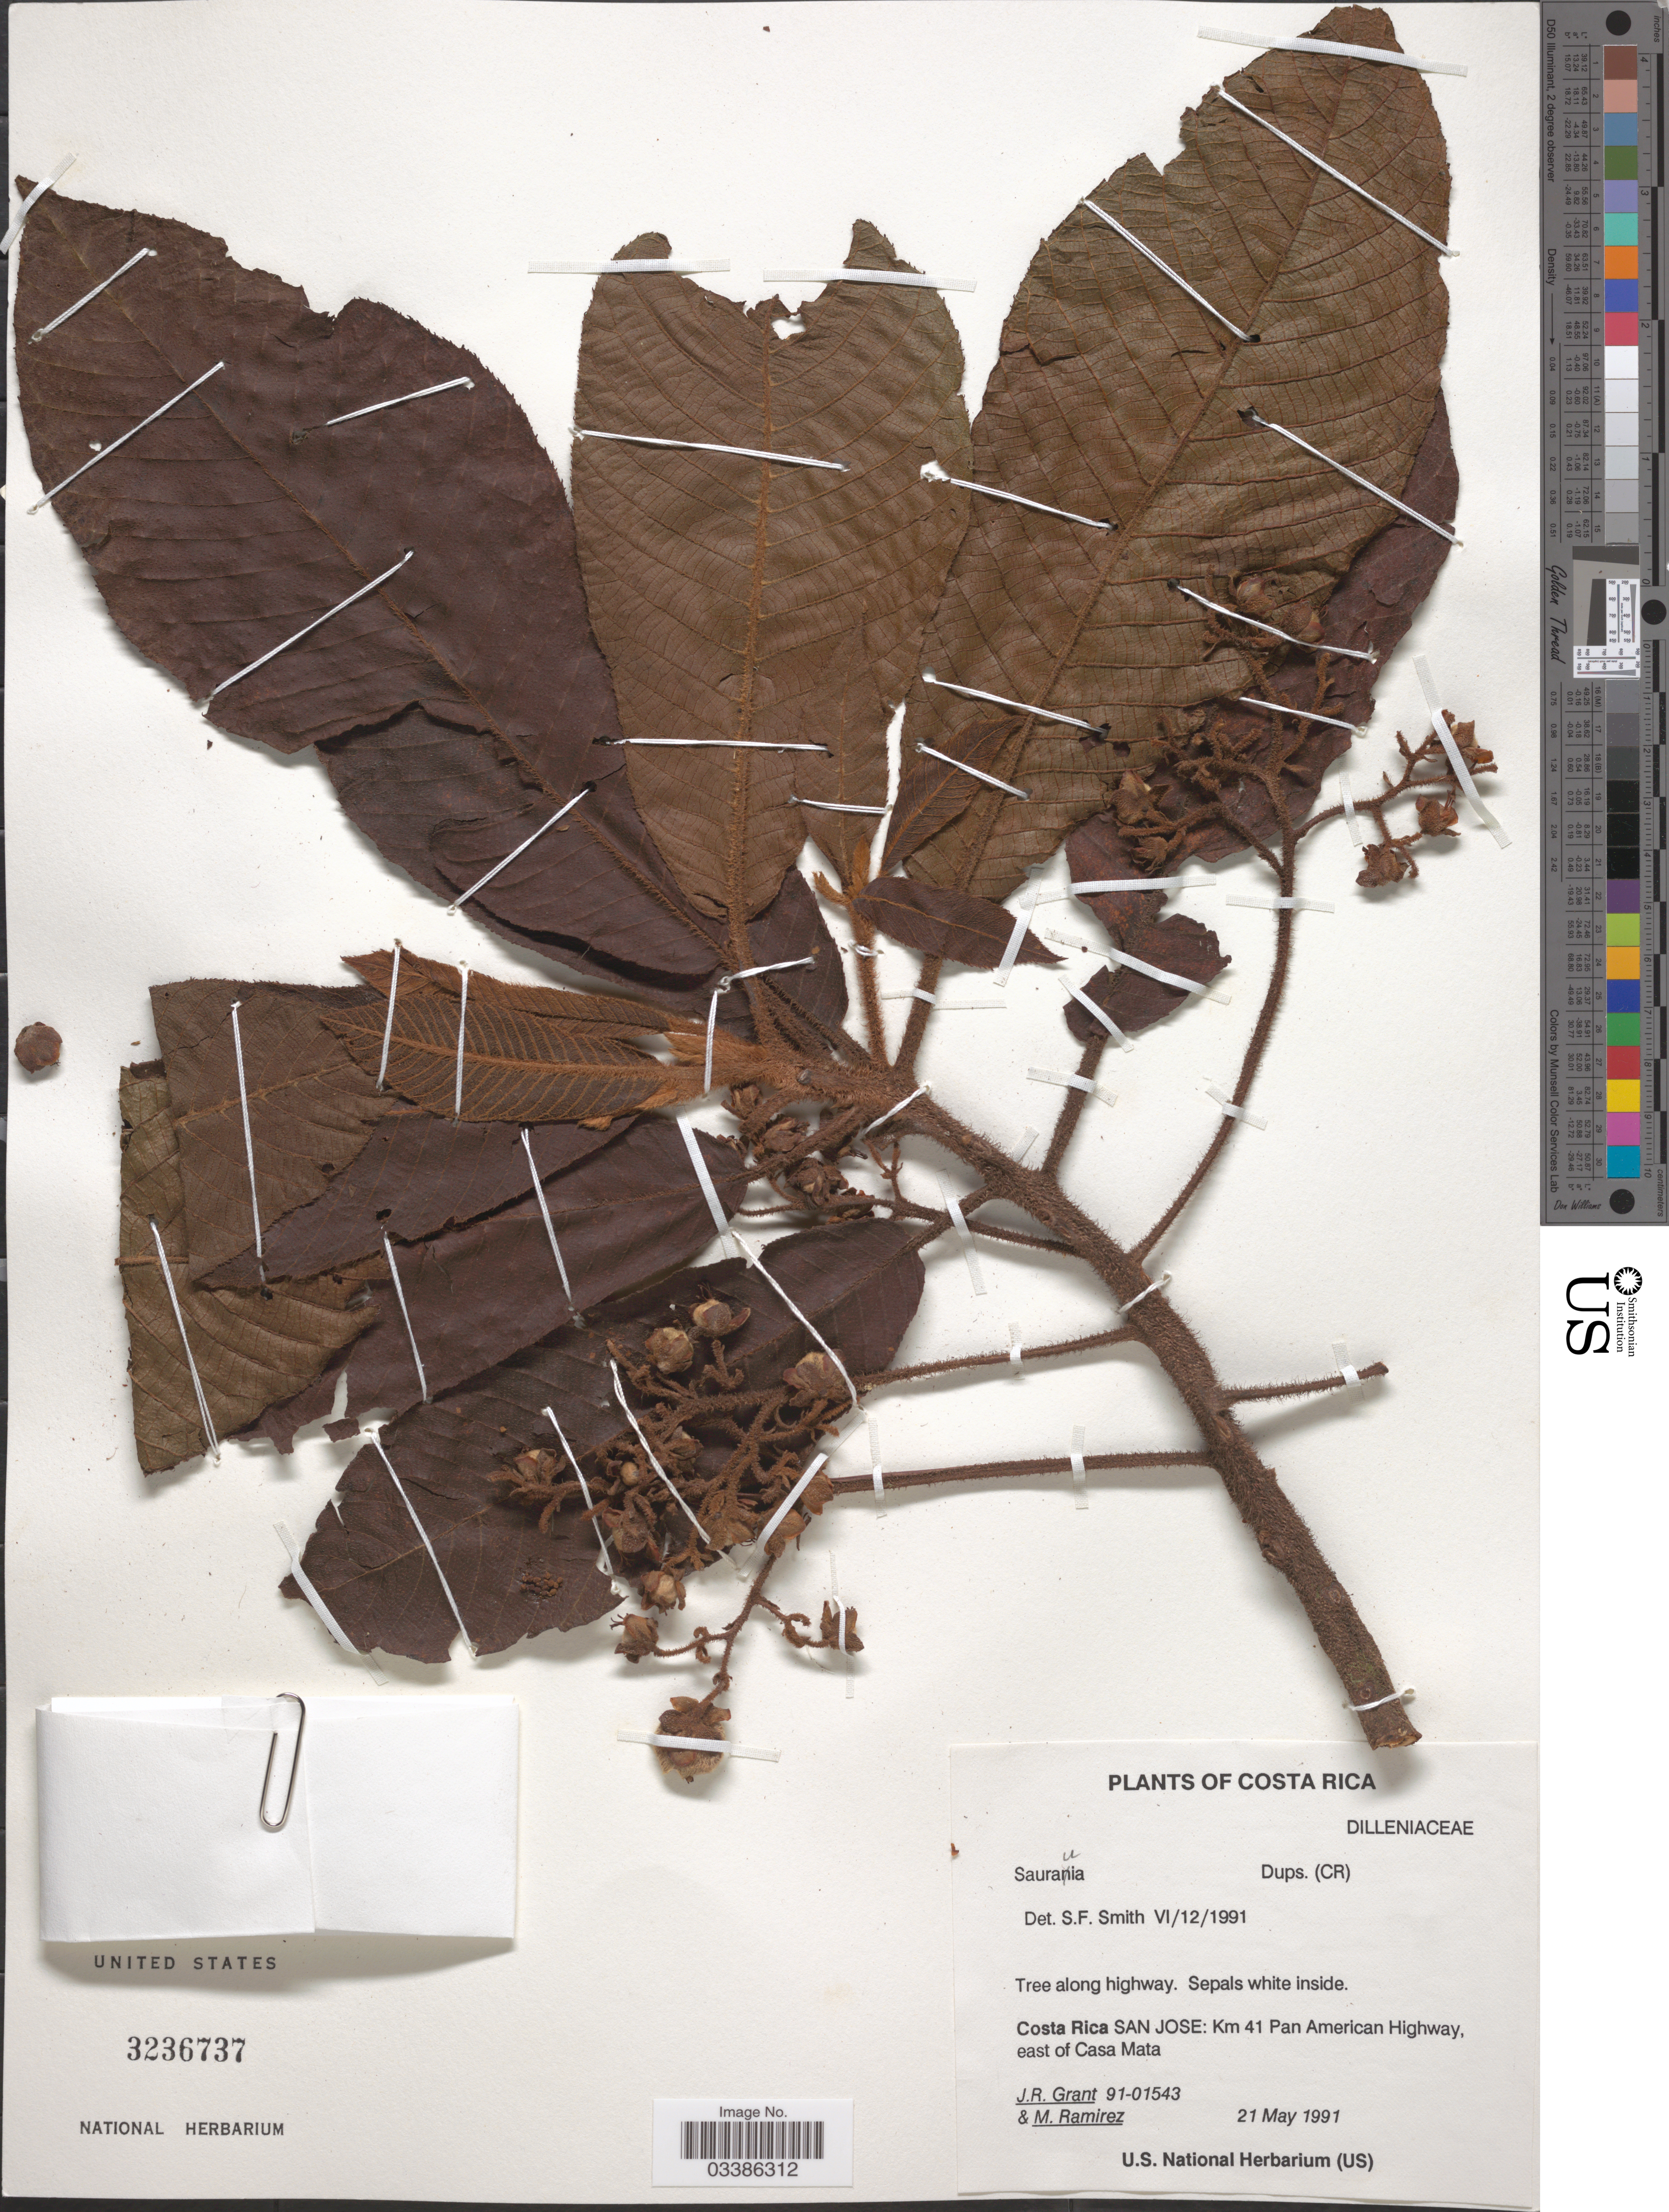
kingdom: Plantae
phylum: Tracheophyta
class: Magnoliopsida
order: Ericales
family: Actinidiaceae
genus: Saurauia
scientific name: Saurauia sp.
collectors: J. Grant & M. Ramirez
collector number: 91-01543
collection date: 1991-05-21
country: Costa Rica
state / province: San José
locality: Km 41 Pan American Highway, east of Casa Mata.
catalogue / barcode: US 3236737